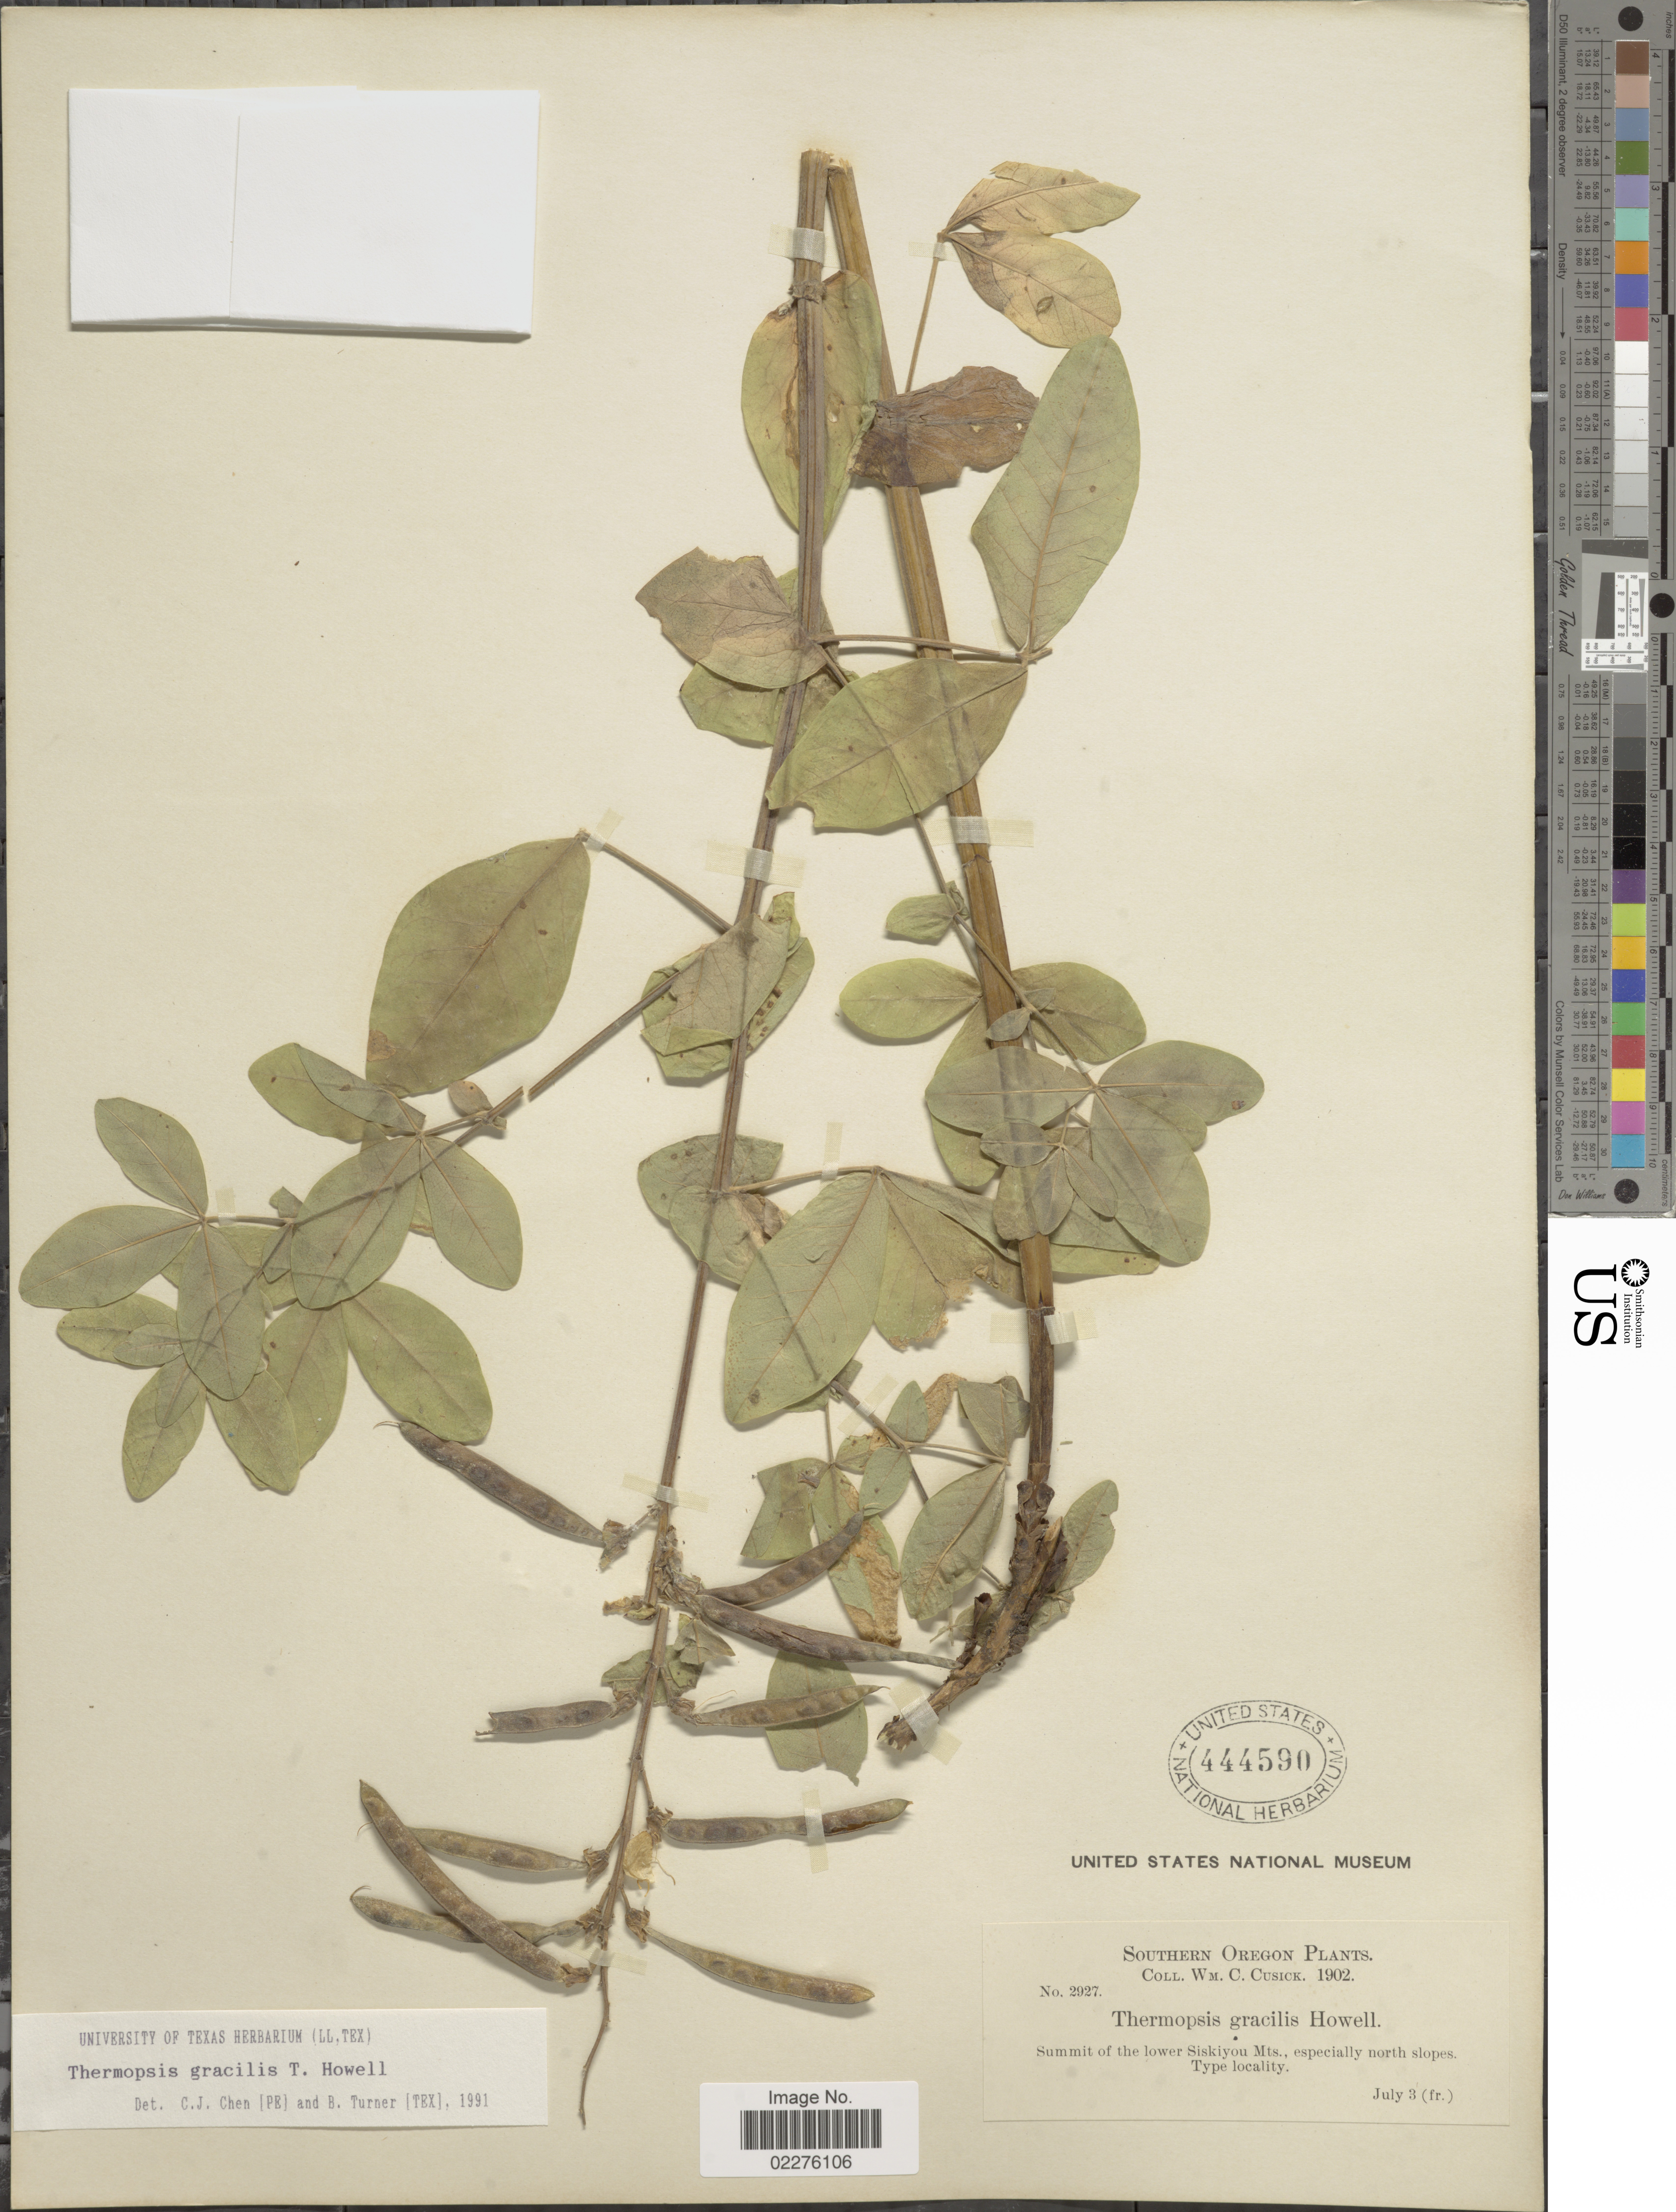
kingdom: Plantae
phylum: Tracheophyta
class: Magnoliopsida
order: Fabales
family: Fabaceae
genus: Thermopsis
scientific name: Thermopsis gracilis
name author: Howell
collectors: W. C. Cusick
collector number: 2927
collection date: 1902-07-03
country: United States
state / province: Oregon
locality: Southern Oregon, Summit of the lower Siskiyou., especially north slopes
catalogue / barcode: US 444590